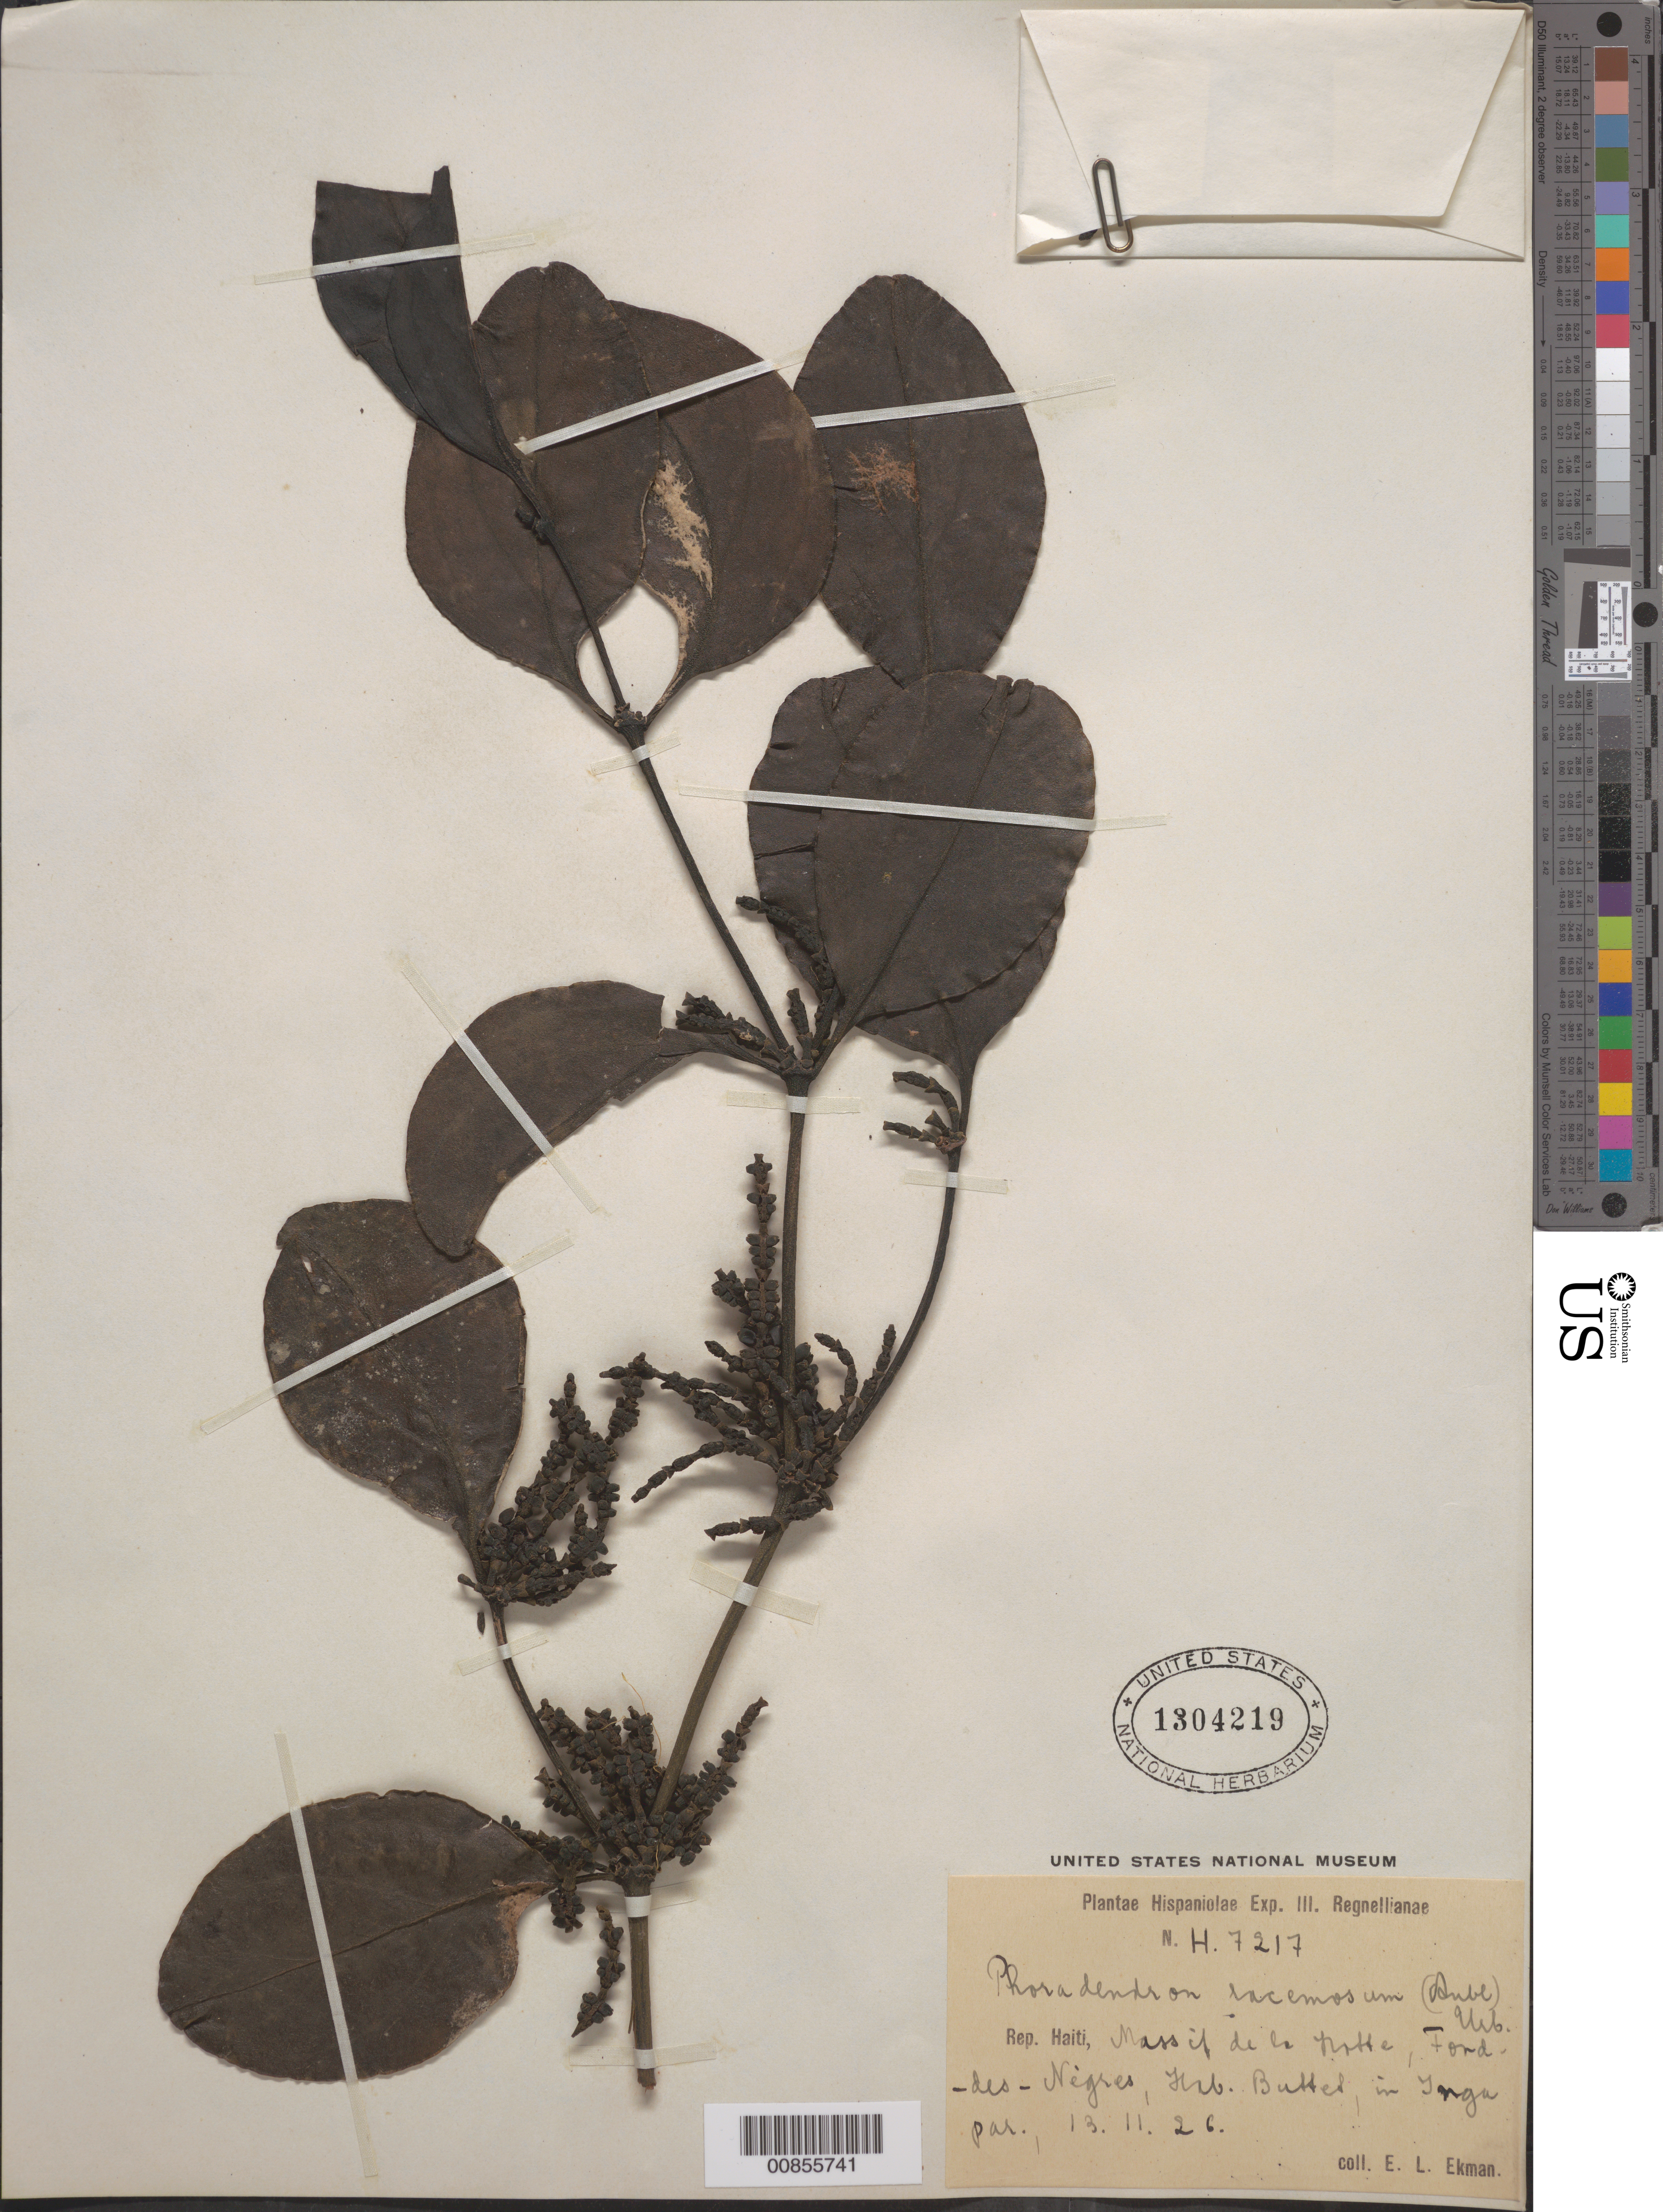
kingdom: Plantae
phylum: Tracheophyta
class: Magnoliopsida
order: Santalales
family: Viscaceae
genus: Phoradendron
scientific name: Phoradendron racemosum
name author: (Aubl.) Krug & Urb.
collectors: E. L. Ekman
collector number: H 7217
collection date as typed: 13 Nov 1926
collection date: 1926-11-13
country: Haiti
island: Hispaniola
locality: Massif de la Hotte, Fond-des-Nègres, Hab. Buttet.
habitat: In Inga.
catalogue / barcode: US 1304219